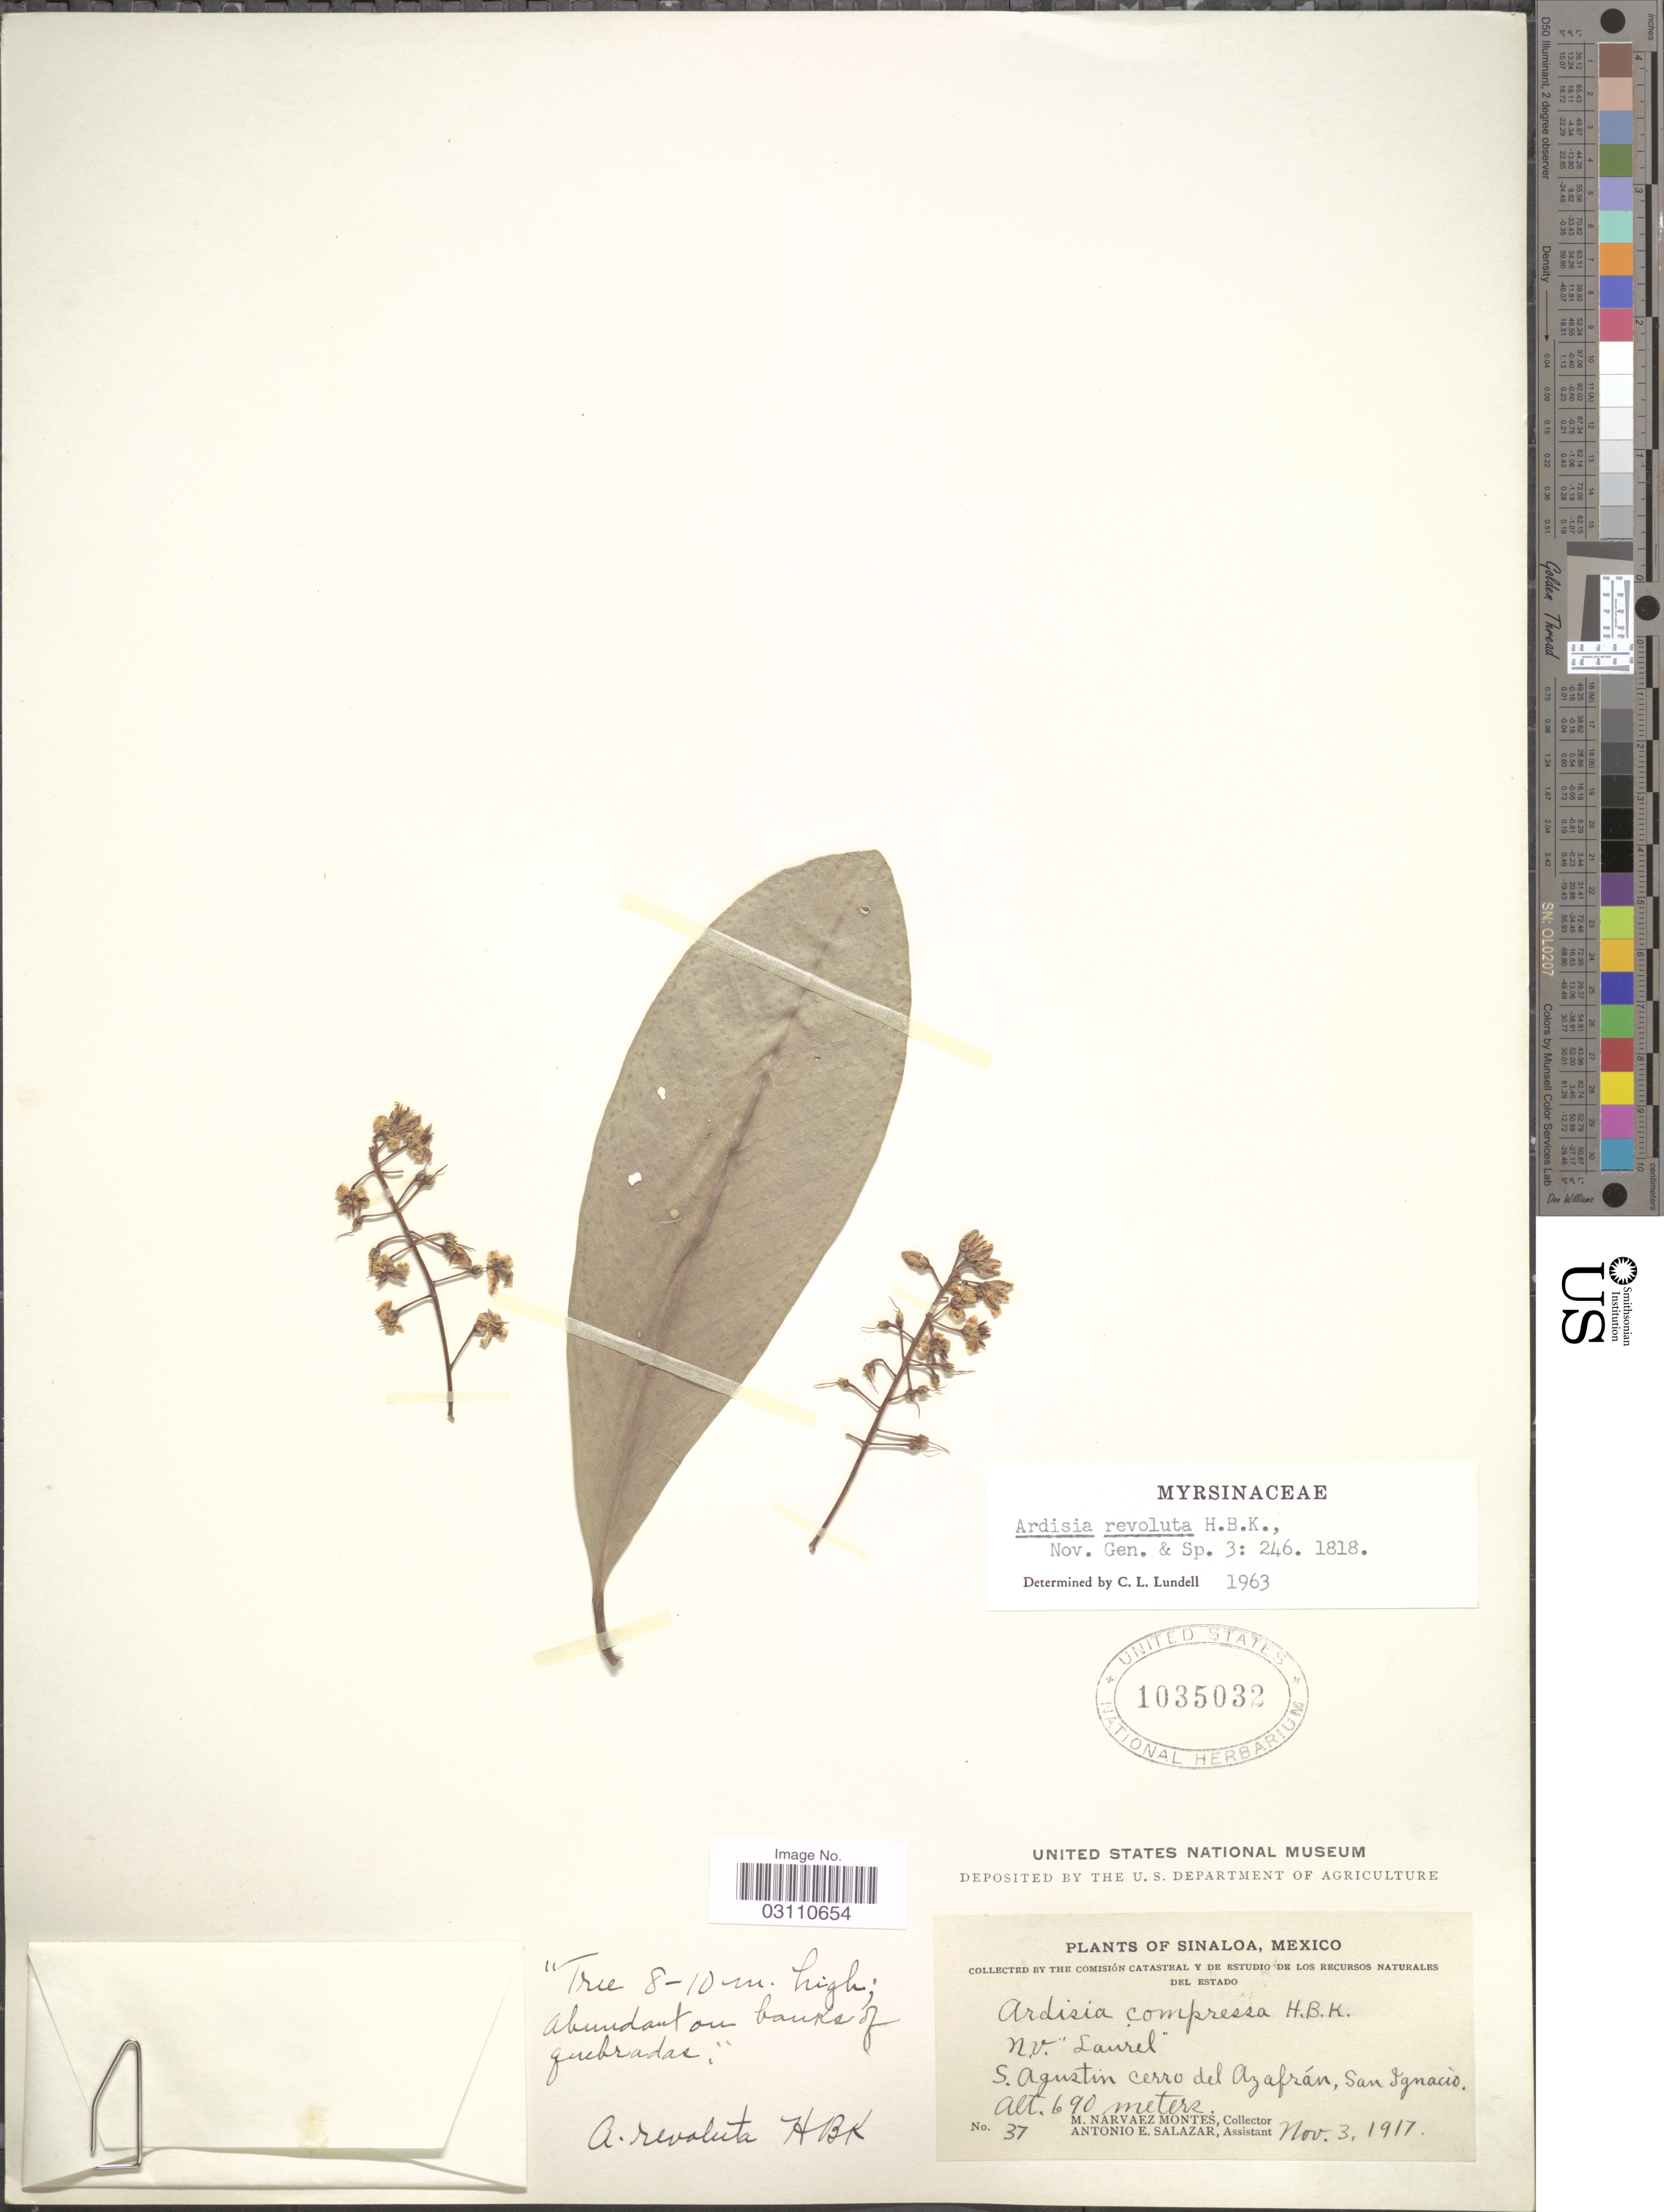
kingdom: Plantae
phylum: Tracheophyta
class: Magnoliopsida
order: Ericales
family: Primulaceae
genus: Ardisia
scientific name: Ardisia revoluta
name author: Kunth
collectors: M. Narvaez-Montes & A. E. Salazar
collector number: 37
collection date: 1917-11-03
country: Mexico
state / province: Sinaloa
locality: S. Augustin cerro del Azafzán, San Ignaciò.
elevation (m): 690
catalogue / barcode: US 1035032